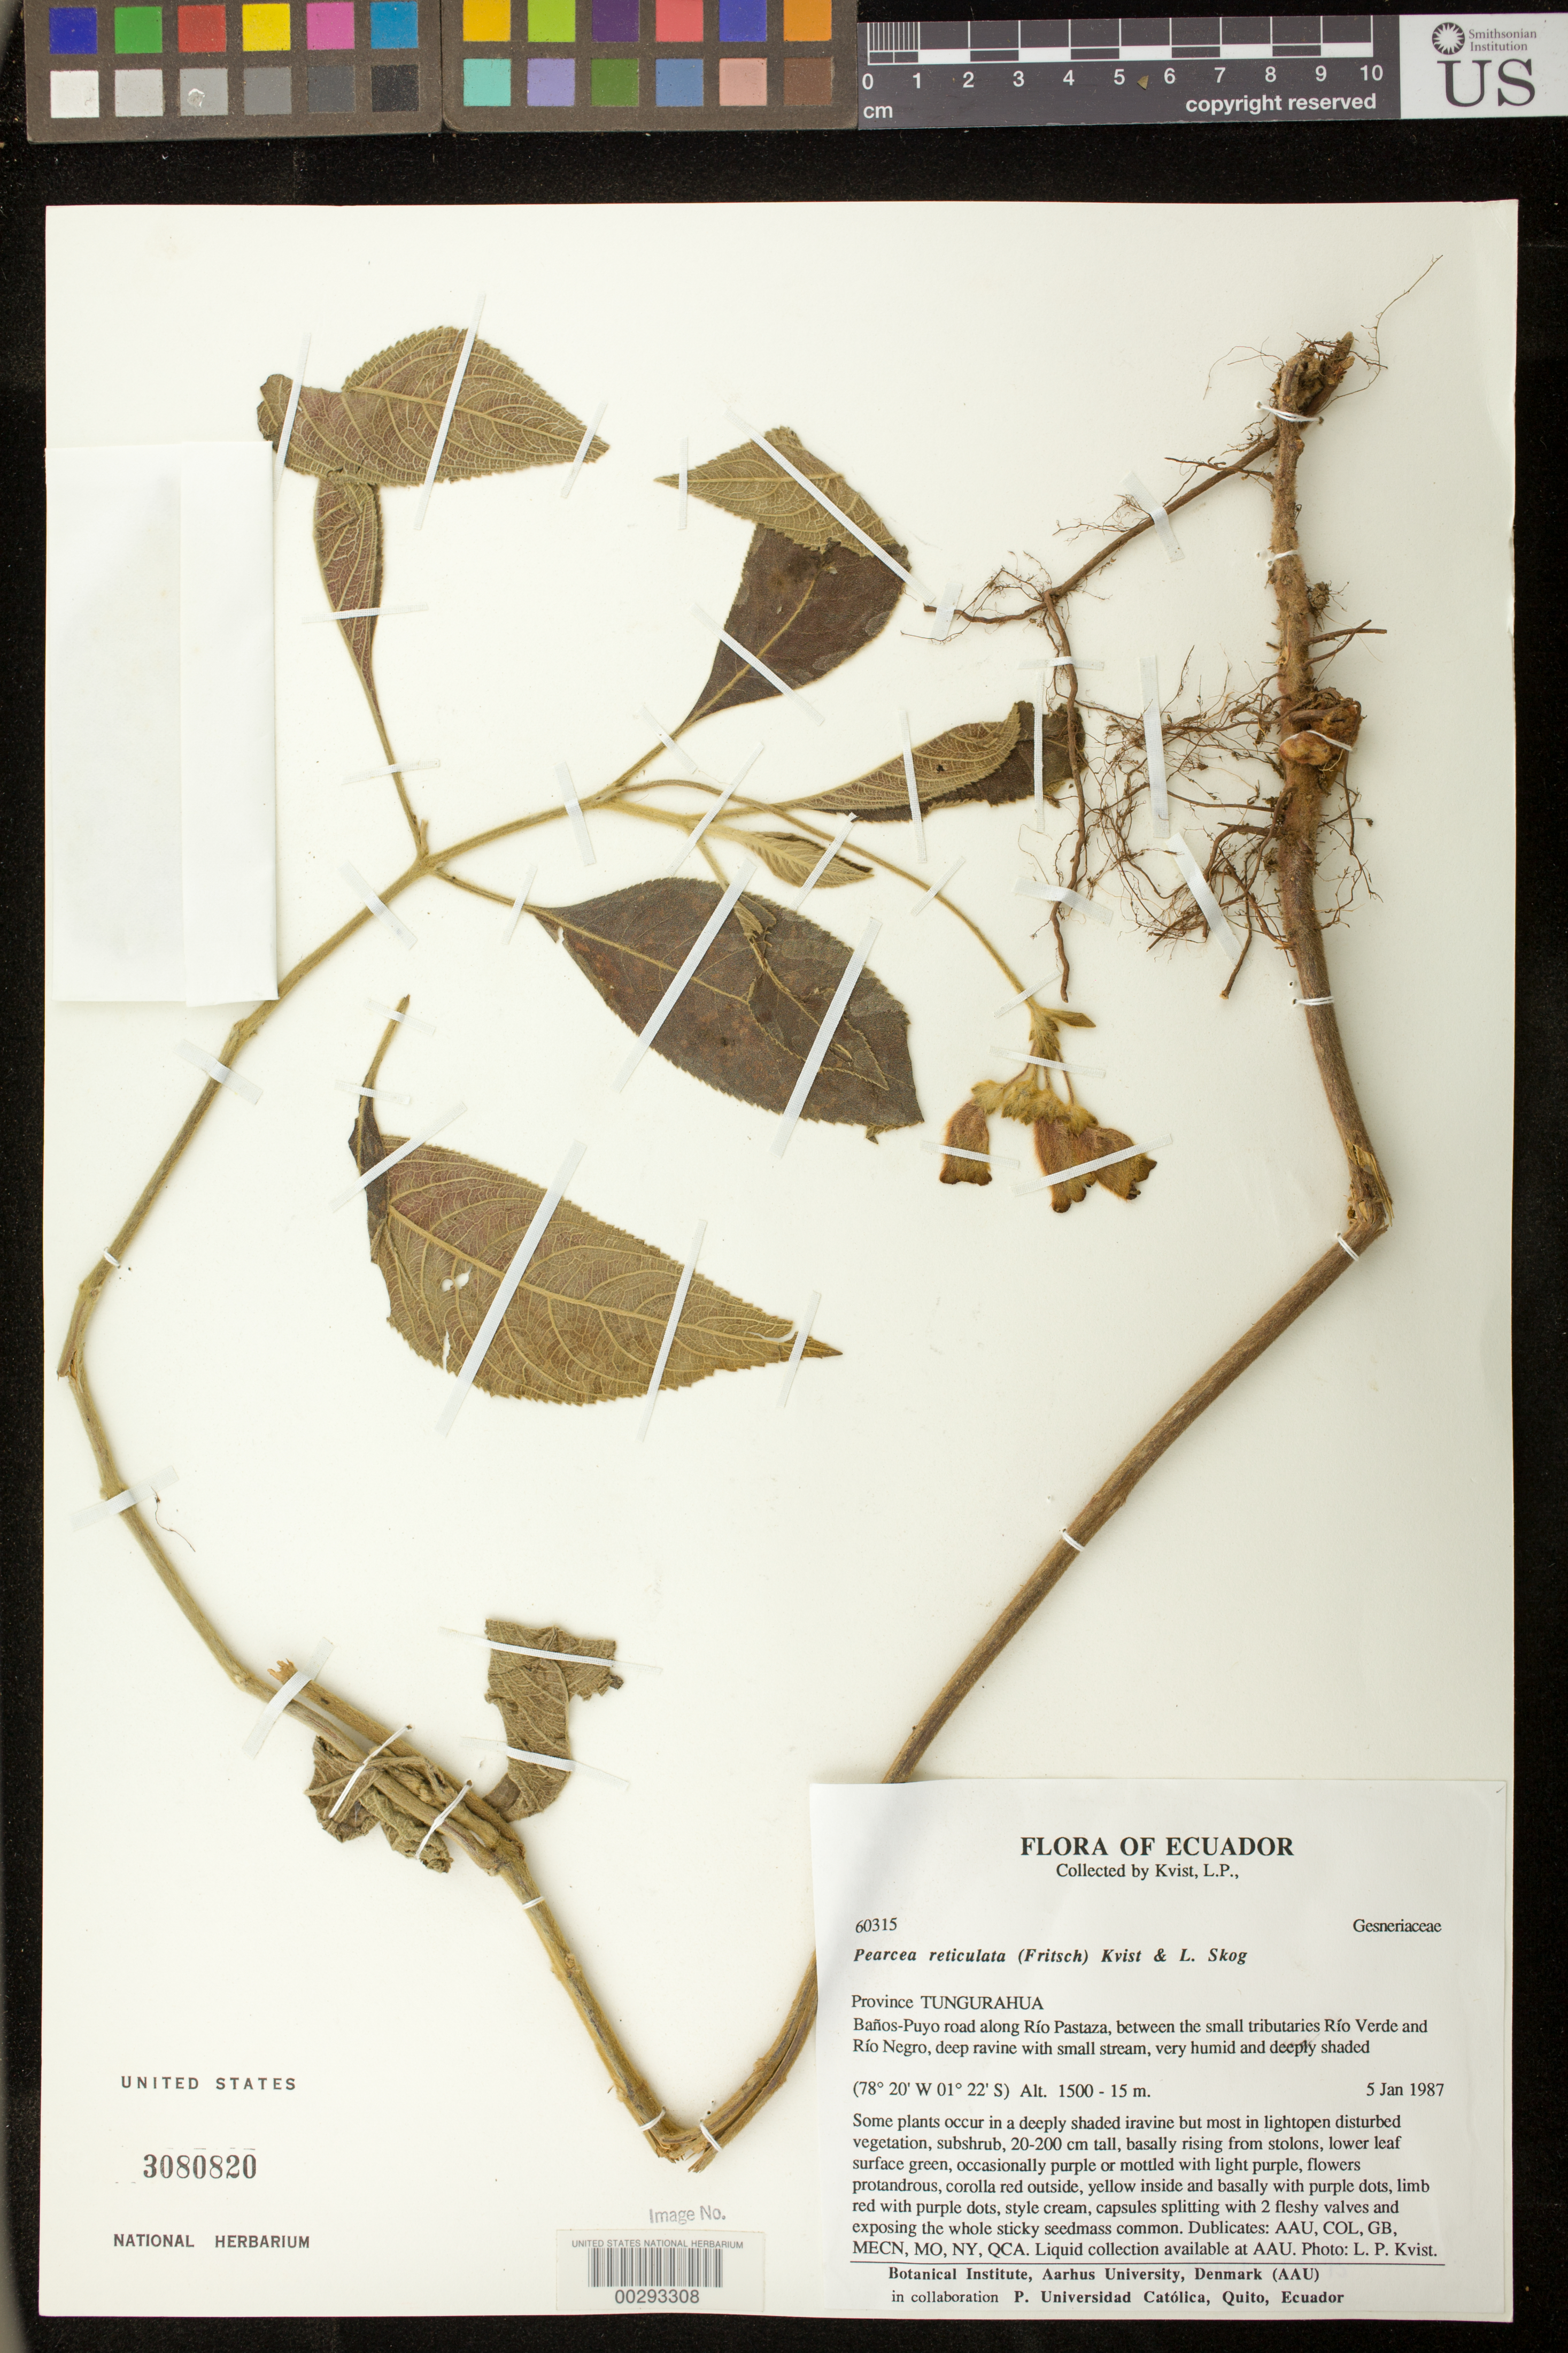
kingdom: Plantae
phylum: Tracheophyta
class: Magnoliopsida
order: Lamiales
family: Gesneriaceae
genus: Pearcea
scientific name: Pearcea reticulata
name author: (Fritsch) L.P. Kvist & L.E. Skog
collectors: L. P. Kvist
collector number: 60315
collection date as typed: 05 Jan 1987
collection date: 1987-01-05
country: Ecuador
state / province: Tungurahua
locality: Baños - Puyo road along Río Pastaza, between the small tributaries Río Verde and Río Negro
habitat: Deep ravine with small stream, very humid and deeply shaded; some plants occur in a deeply shaded ravine but most in light open disturbed vegetation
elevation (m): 1500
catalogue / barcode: US 3080820